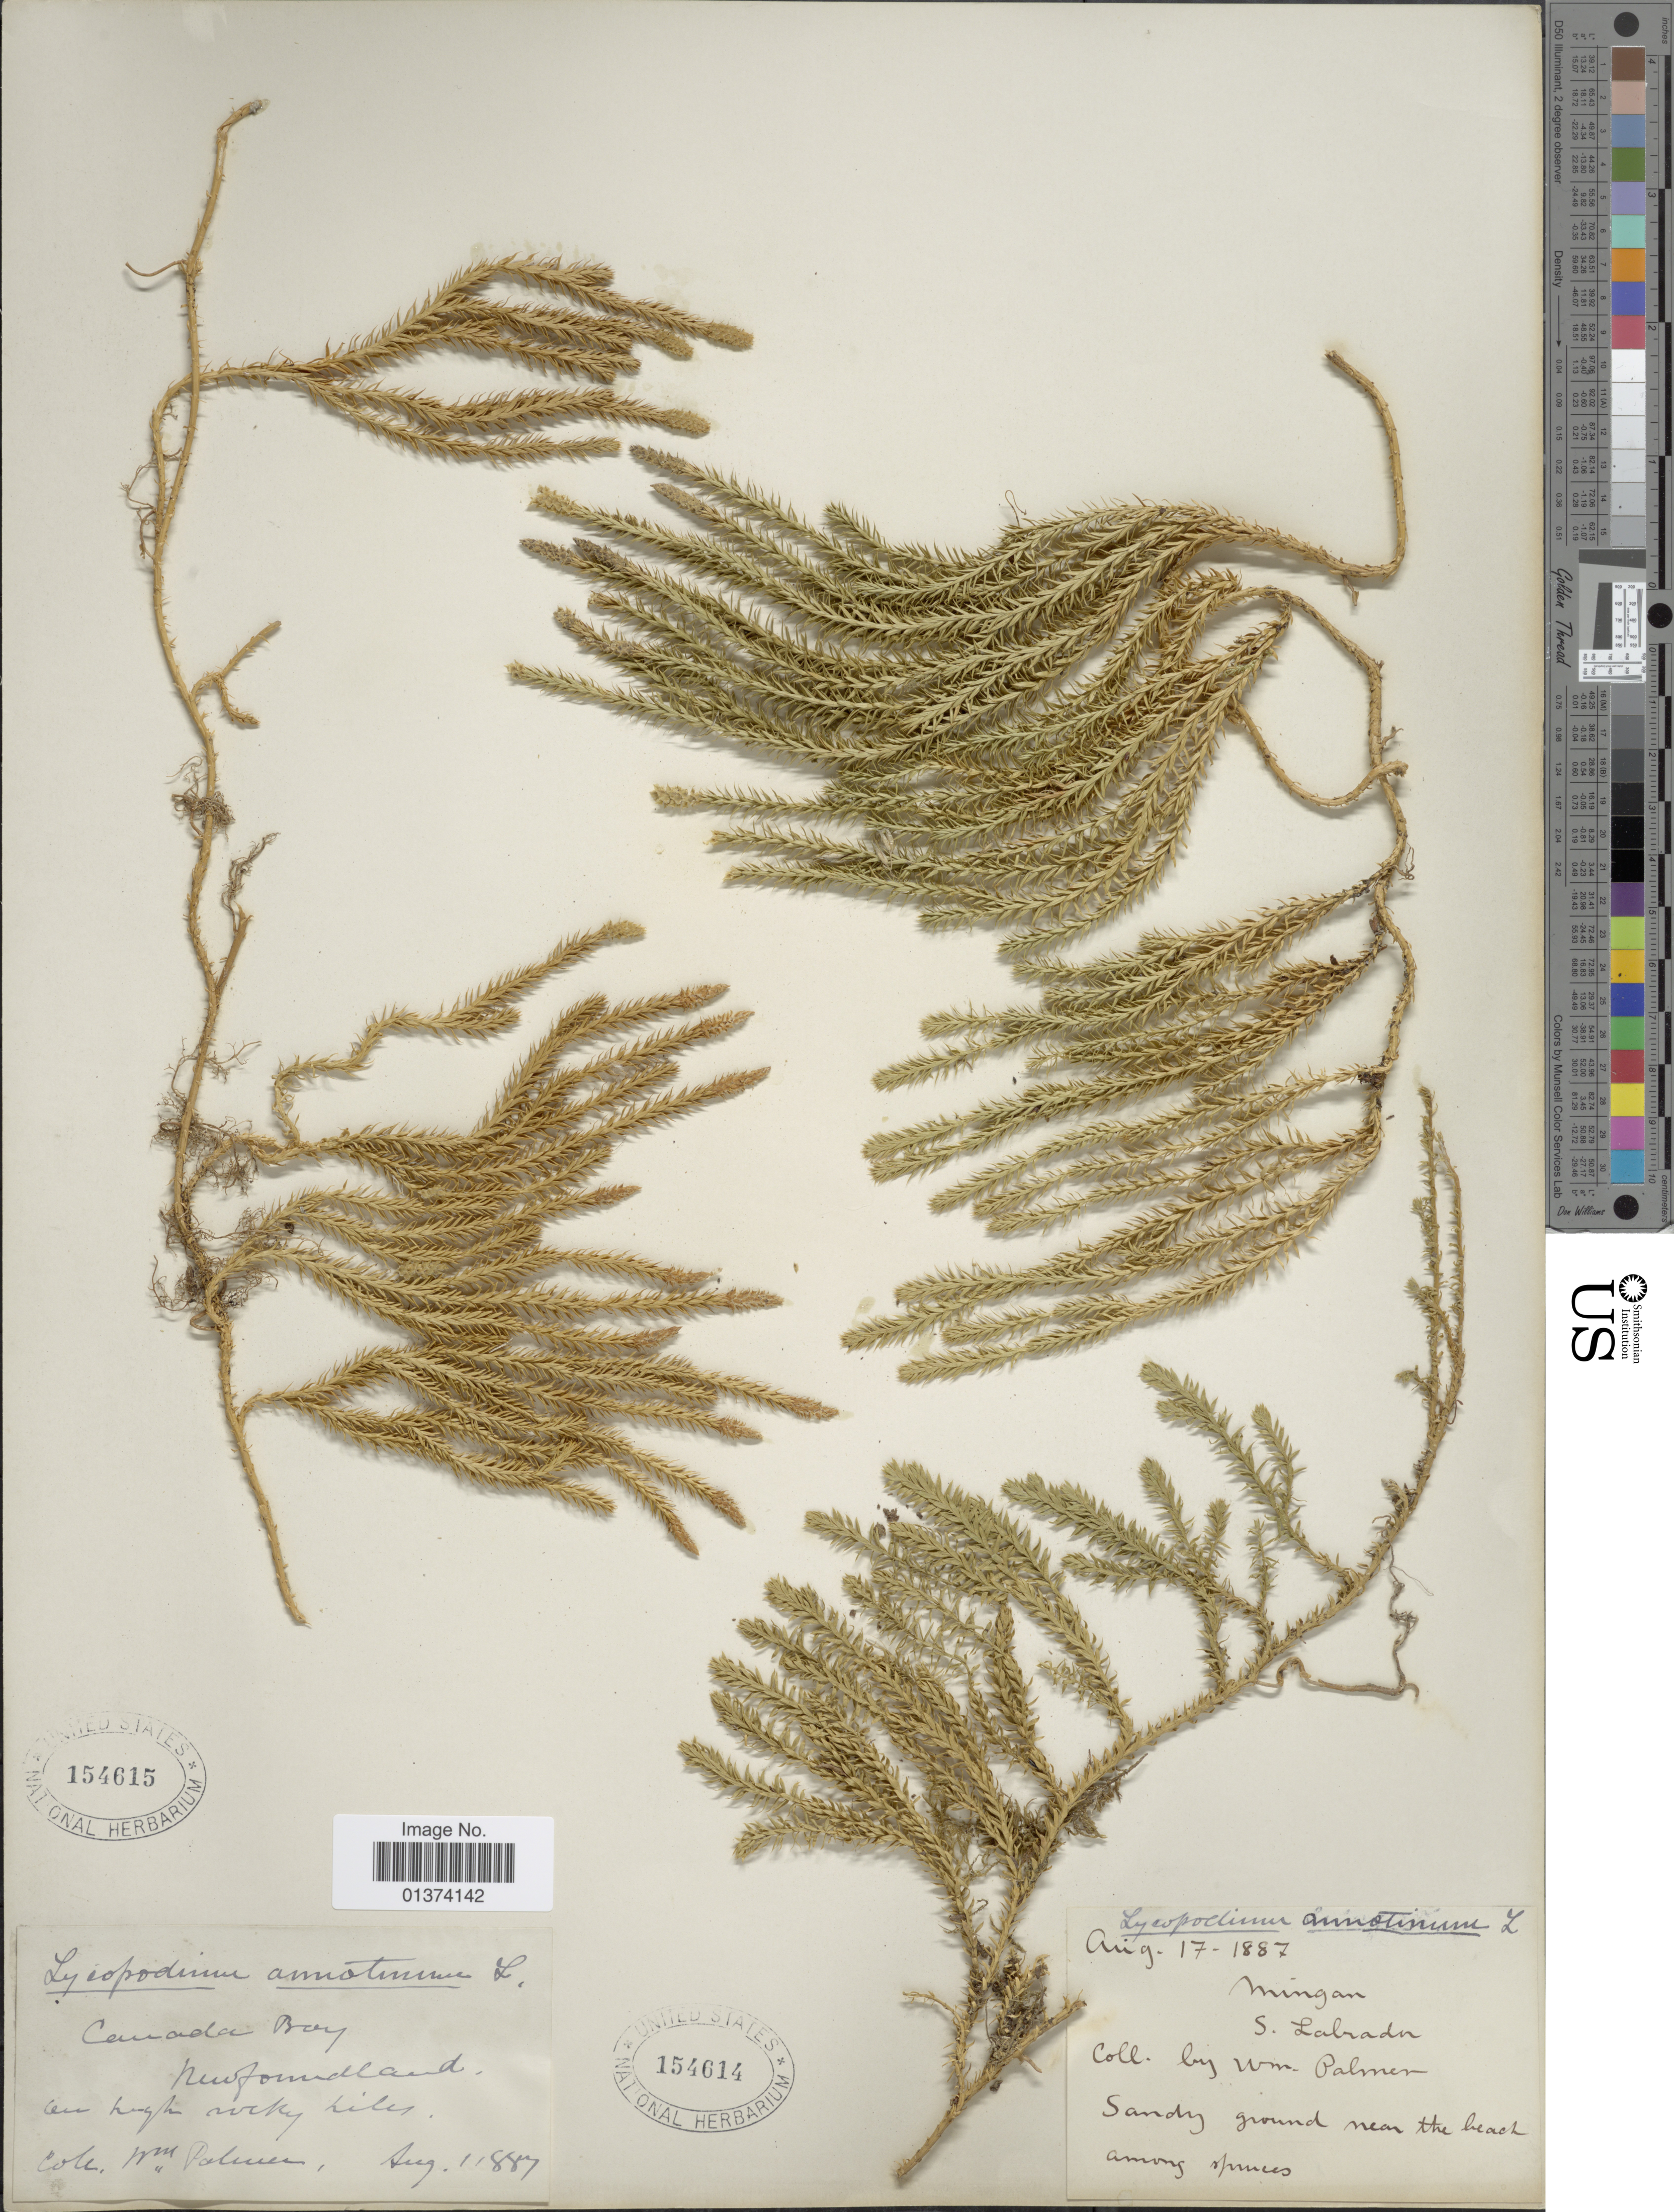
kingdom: Plantae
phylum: Tracheophyta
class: Lycopodiopsida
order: Lycopodiales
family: Lycopodiaceae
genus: Spinulum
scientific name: Spinulum annotinum subsp. annotinum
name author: (L.) A. Haines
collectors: W. M. Palmer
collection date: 1887-08-17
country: Canada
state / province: Newfoundland and Labrador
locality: Canada Bay, on high rocky hills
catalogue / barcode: US 154614